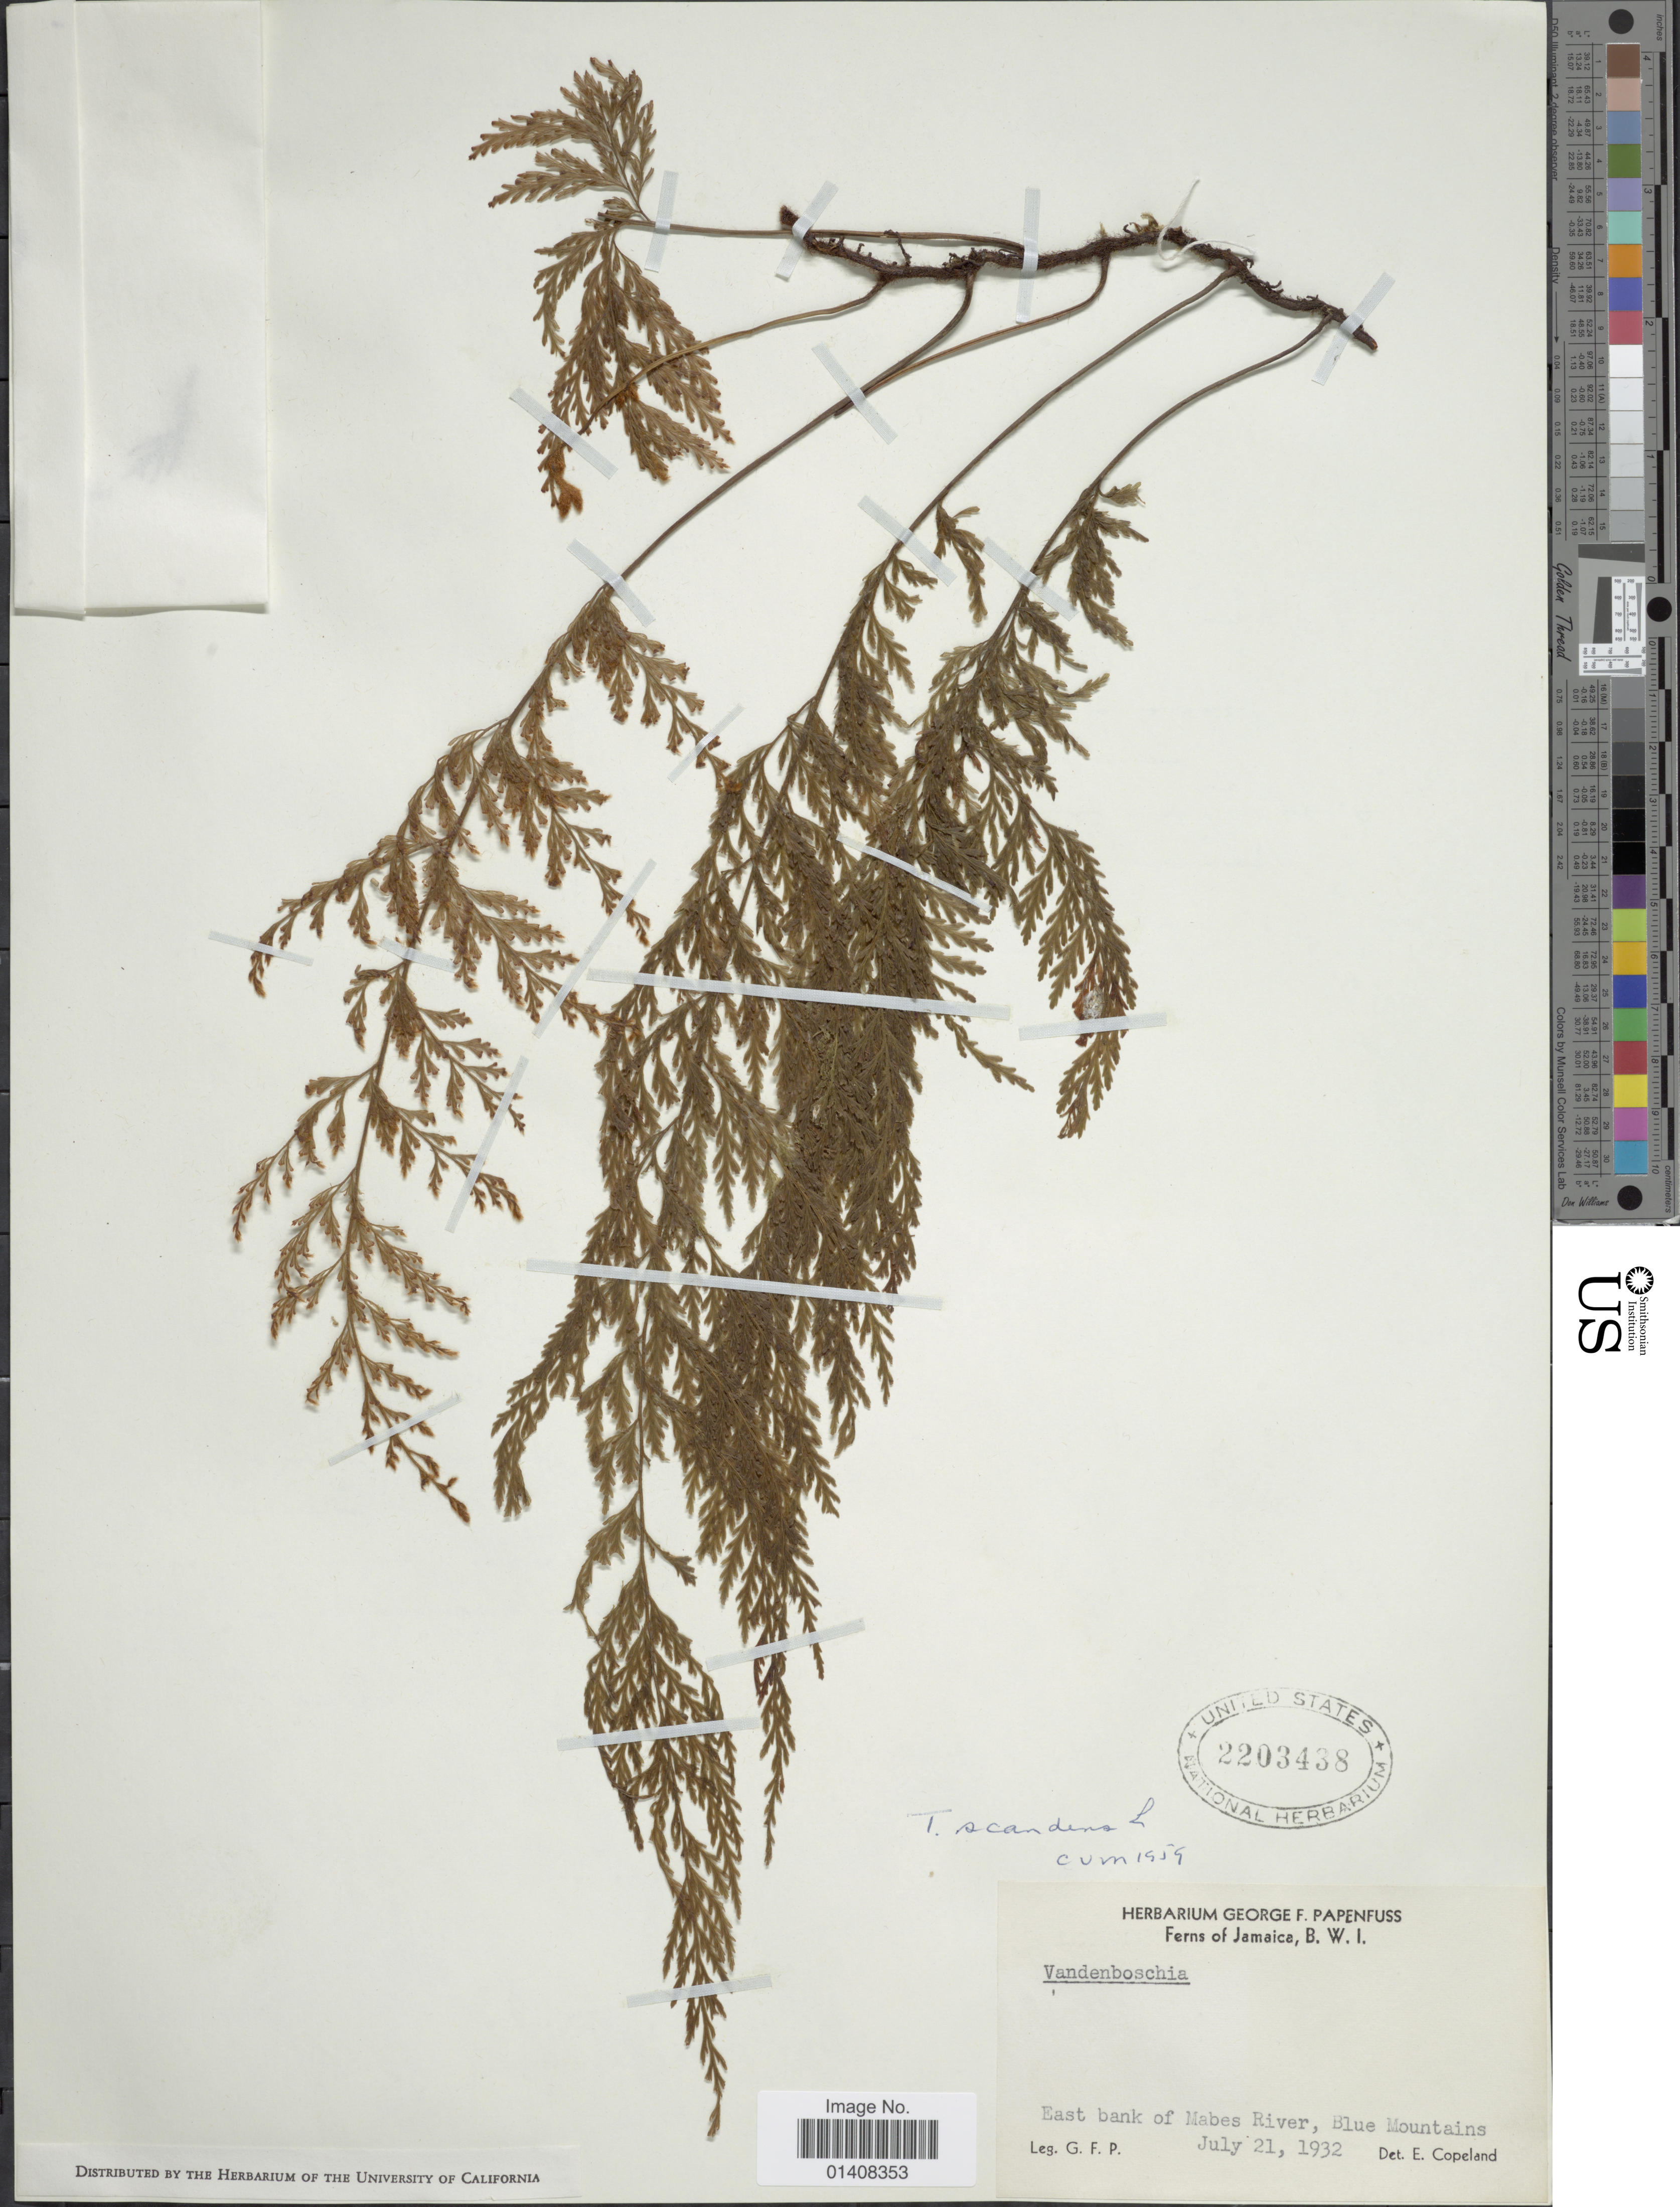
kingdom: Plantae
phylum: Tracheophyta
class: Polypodiopsida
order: Hymenophyllales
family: Hymenophyllaceae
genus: Trichomanes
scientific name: Trichomanes scandens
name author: L.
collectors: G. Papenfuss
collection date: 1932-07-21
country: Jamaica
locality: Ferns of Jamaica, B.W.I., east bank of Mabes River, Blue Mountains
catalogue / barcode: US 2203438